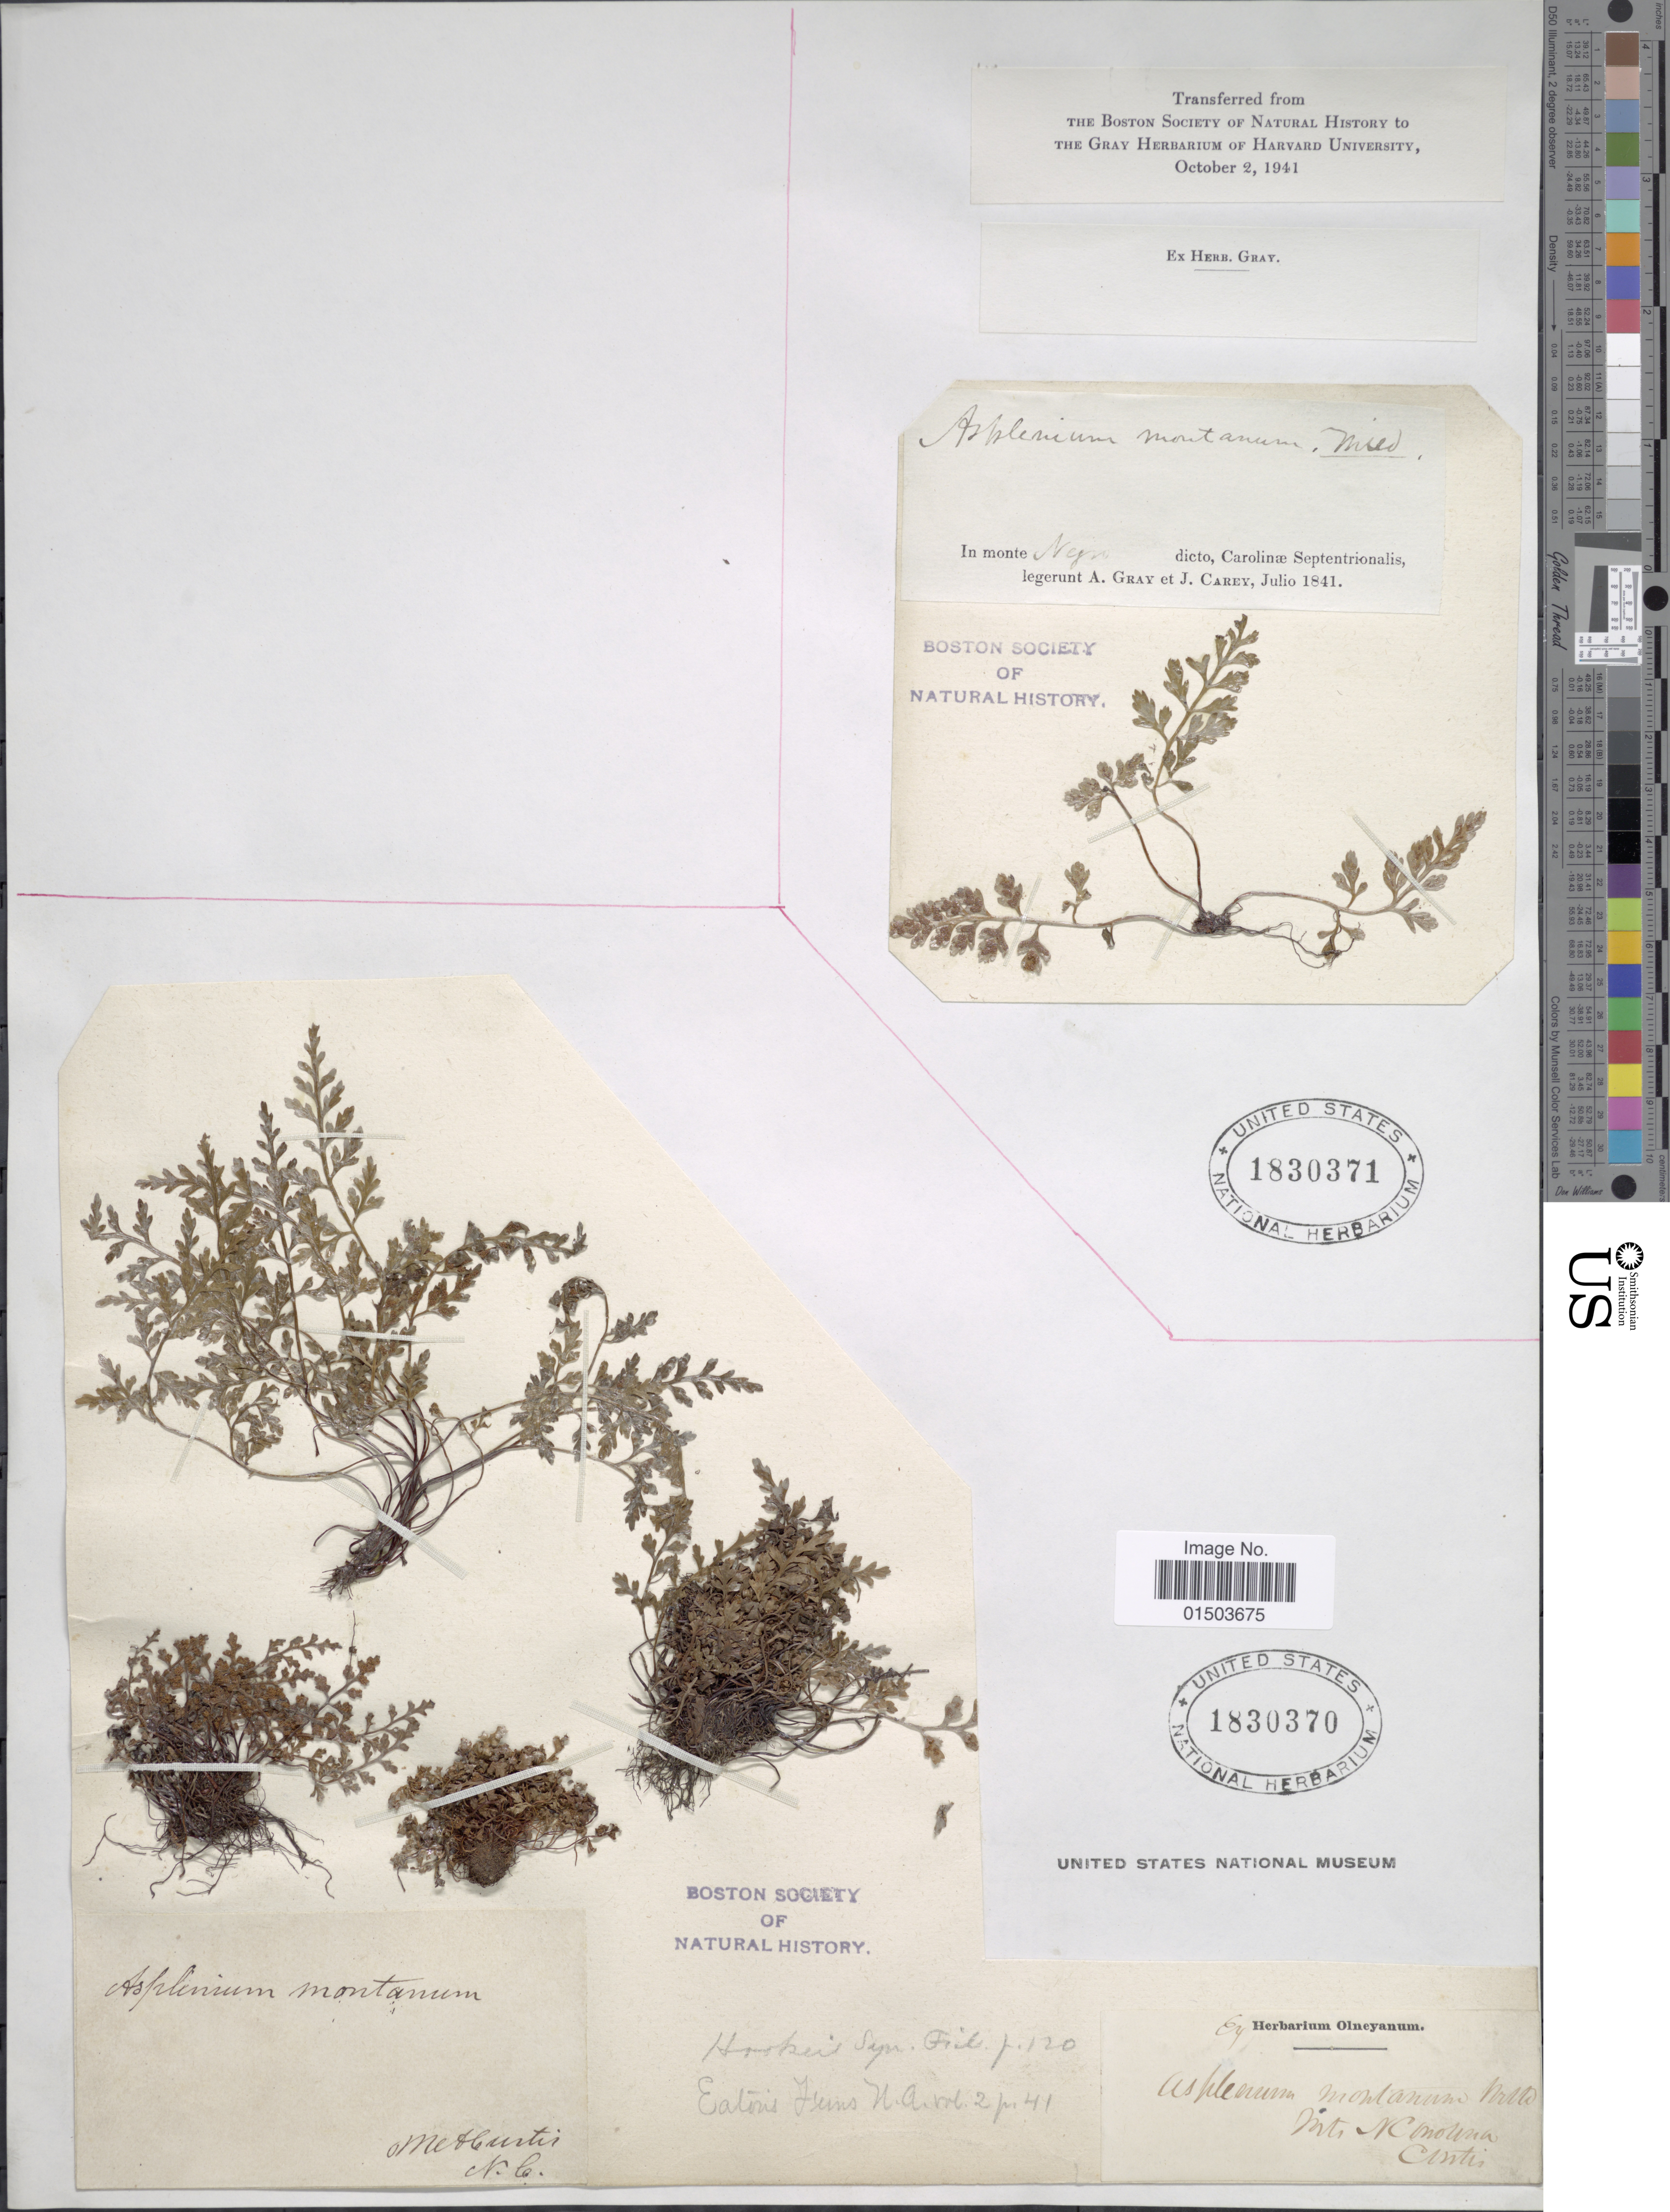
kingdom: Plantae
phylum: Tracheophyta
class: Polypodiopsida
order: Polypodiales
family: Aspleniaceae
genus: Asplenium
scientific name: Asplenium montanum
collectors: A. Gray (herbarium) & J. Carey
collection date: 1841-07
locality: In monte Nym, dicto, Carolinæ Septentrionalis. [interpreted]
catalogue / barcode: US 1830371-2